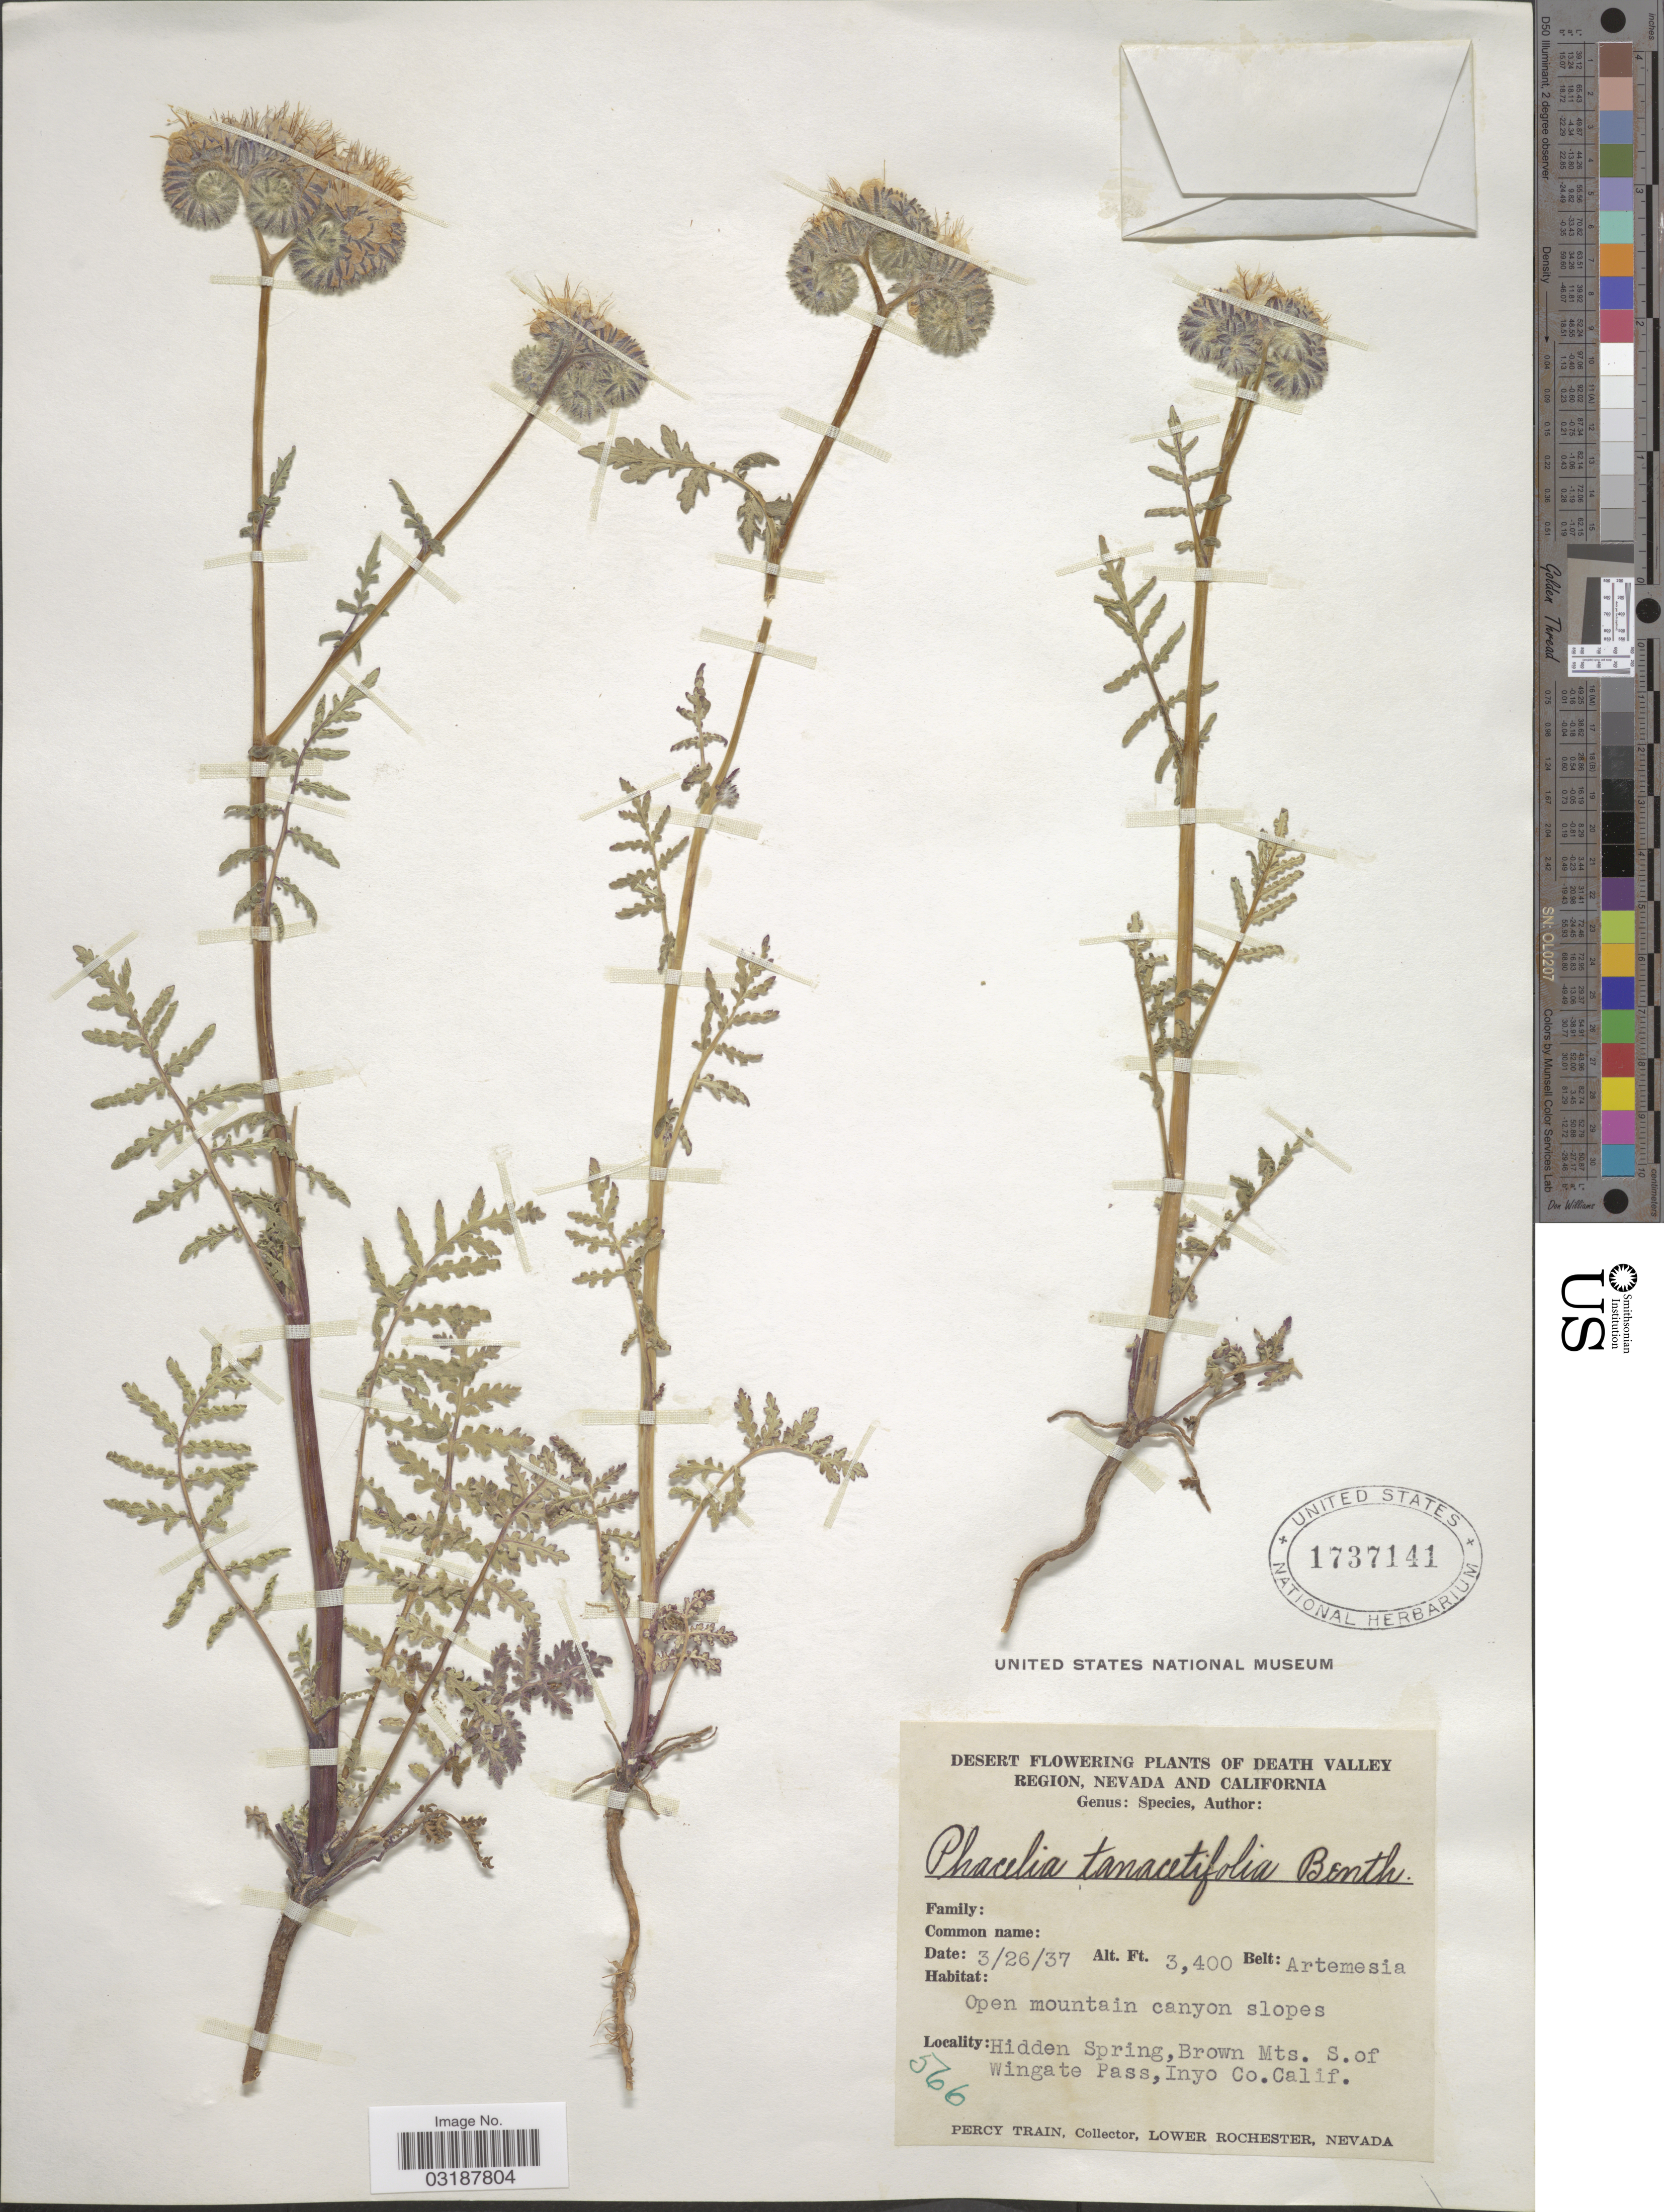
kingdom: Plantae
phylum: Tracheophyta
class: Magnoliopsida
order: Boraginales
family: Hydrophyllaceae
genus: Phacelia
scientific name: Phacelia tanacetifolia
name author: Benth.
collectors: P. Train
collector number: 566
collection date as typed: Transcribed d/m/y: 26/3/37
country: United States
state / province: California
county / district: Inyo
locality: Death Valley Region, Open mountain canyon slopes, Hidden Spring, Brown Mts. S. of Wingate Pass, Inyo Co.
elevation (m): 1036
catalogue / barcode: US 1737141